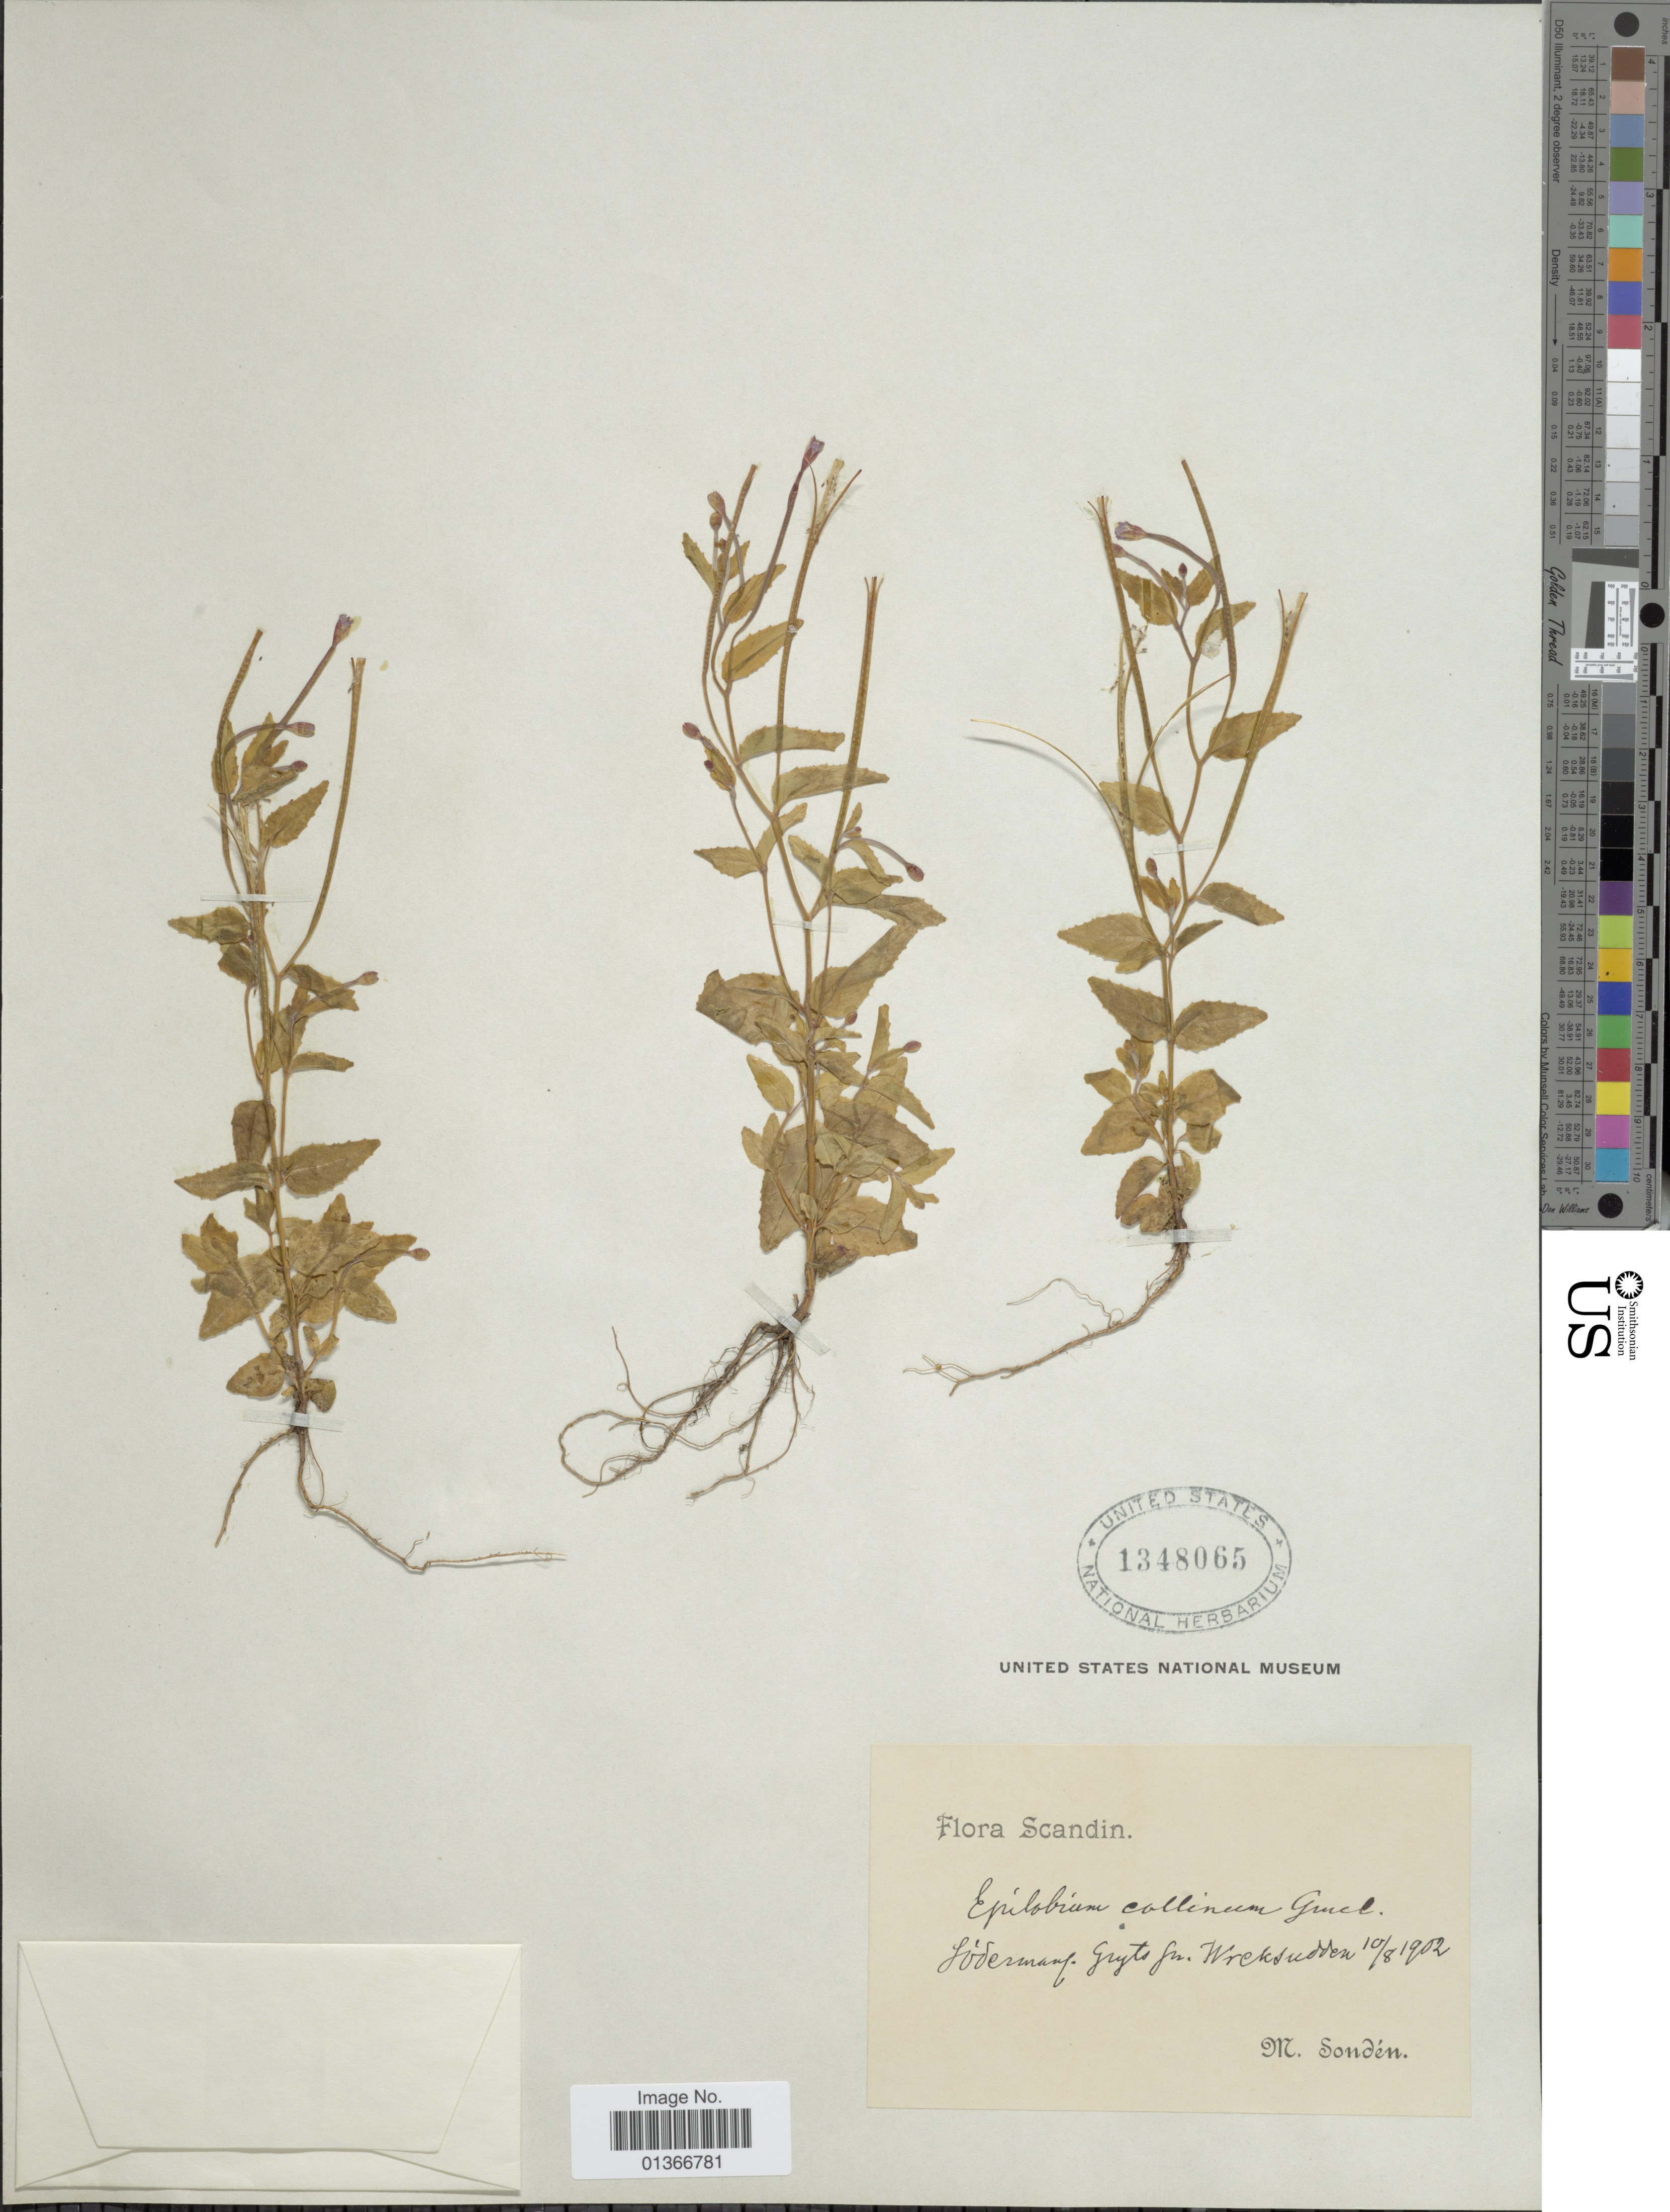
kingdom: Plantae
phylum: Tracheophyta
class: Magnoliopsida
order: Myrtales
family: Onagraceae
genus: Epilobium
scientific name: Epilobium collinum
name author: C.C. Gmel.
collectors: M. Sondén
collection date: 1902-08-10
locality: Scandin. Sódermang, Gryts gn. Wreksudden. [interpreted]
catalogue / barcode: US 1348065